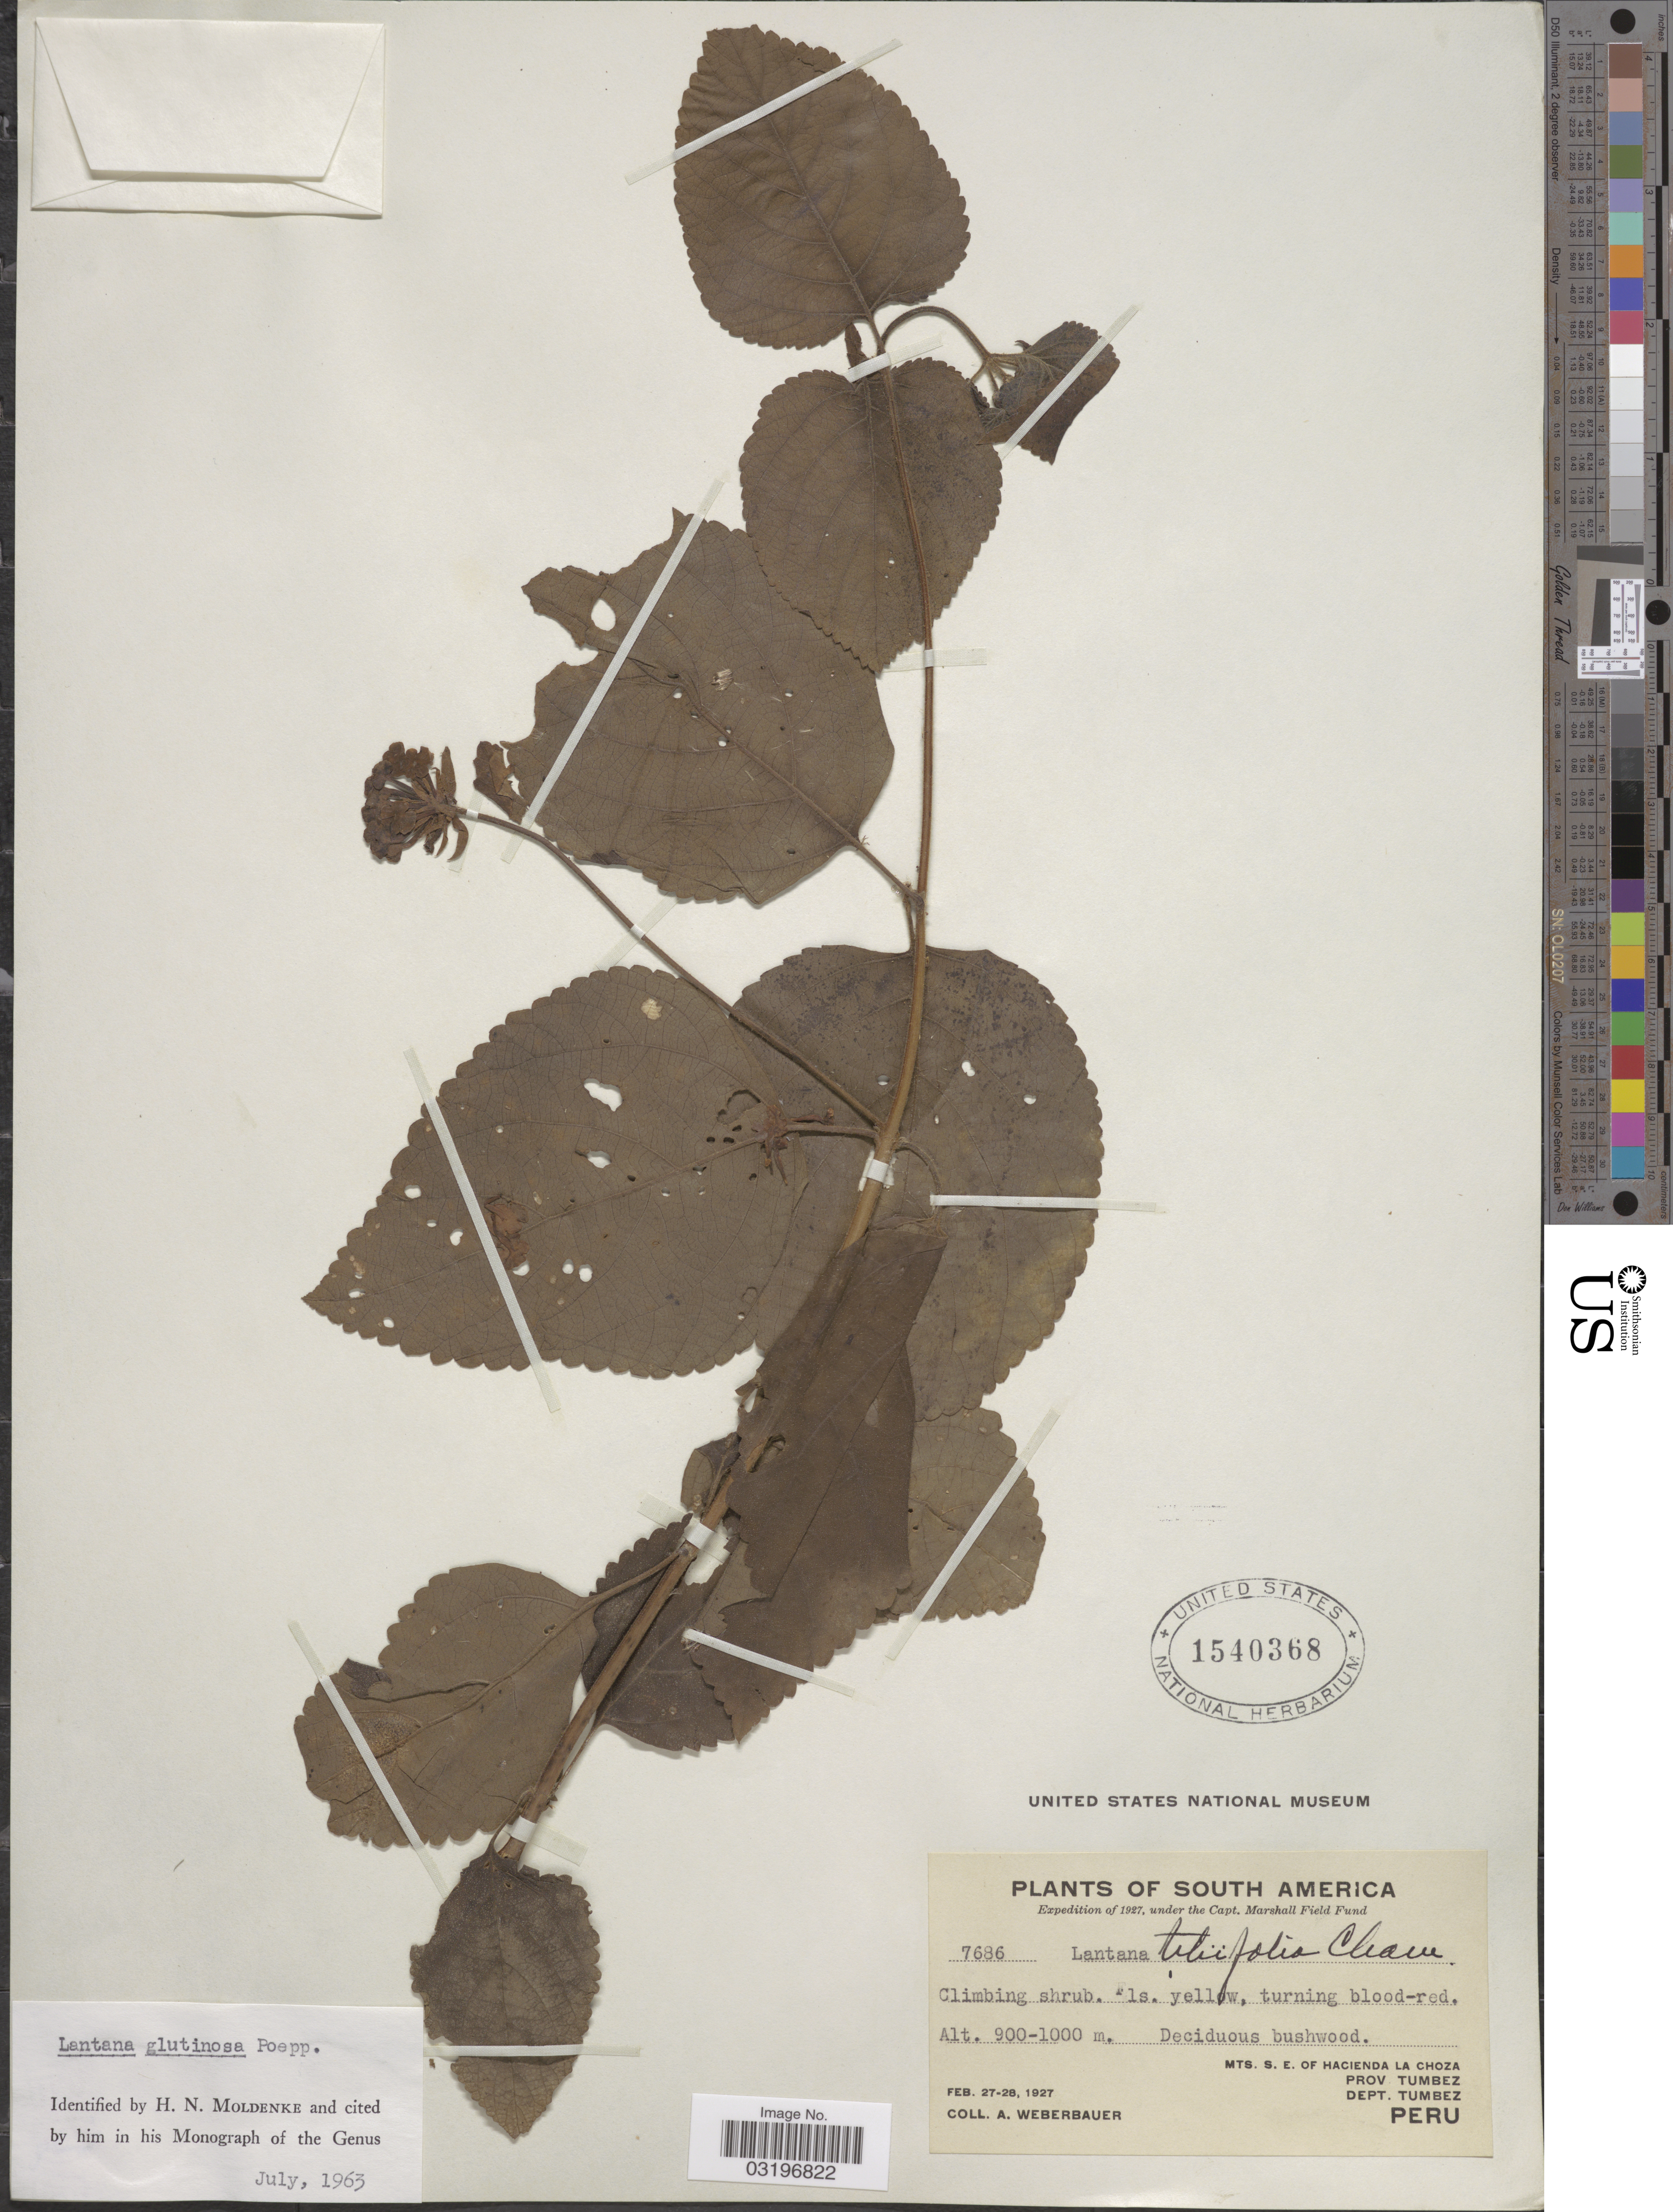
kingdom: Plantae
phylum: Tracheophyta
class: Magnoliopsida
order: Lamiales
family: Verbenaceae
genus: Lantana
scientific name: Lantana glutinosa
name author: Poepp.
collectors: A. Weberbauer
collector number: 7686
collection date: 1927-02-27/1927-02-28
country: Peru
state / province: Tumbes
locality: Mts. S.E. of Hacienda La Choza, Dept. Tumbez.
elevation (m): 900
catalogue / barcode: US 1540368